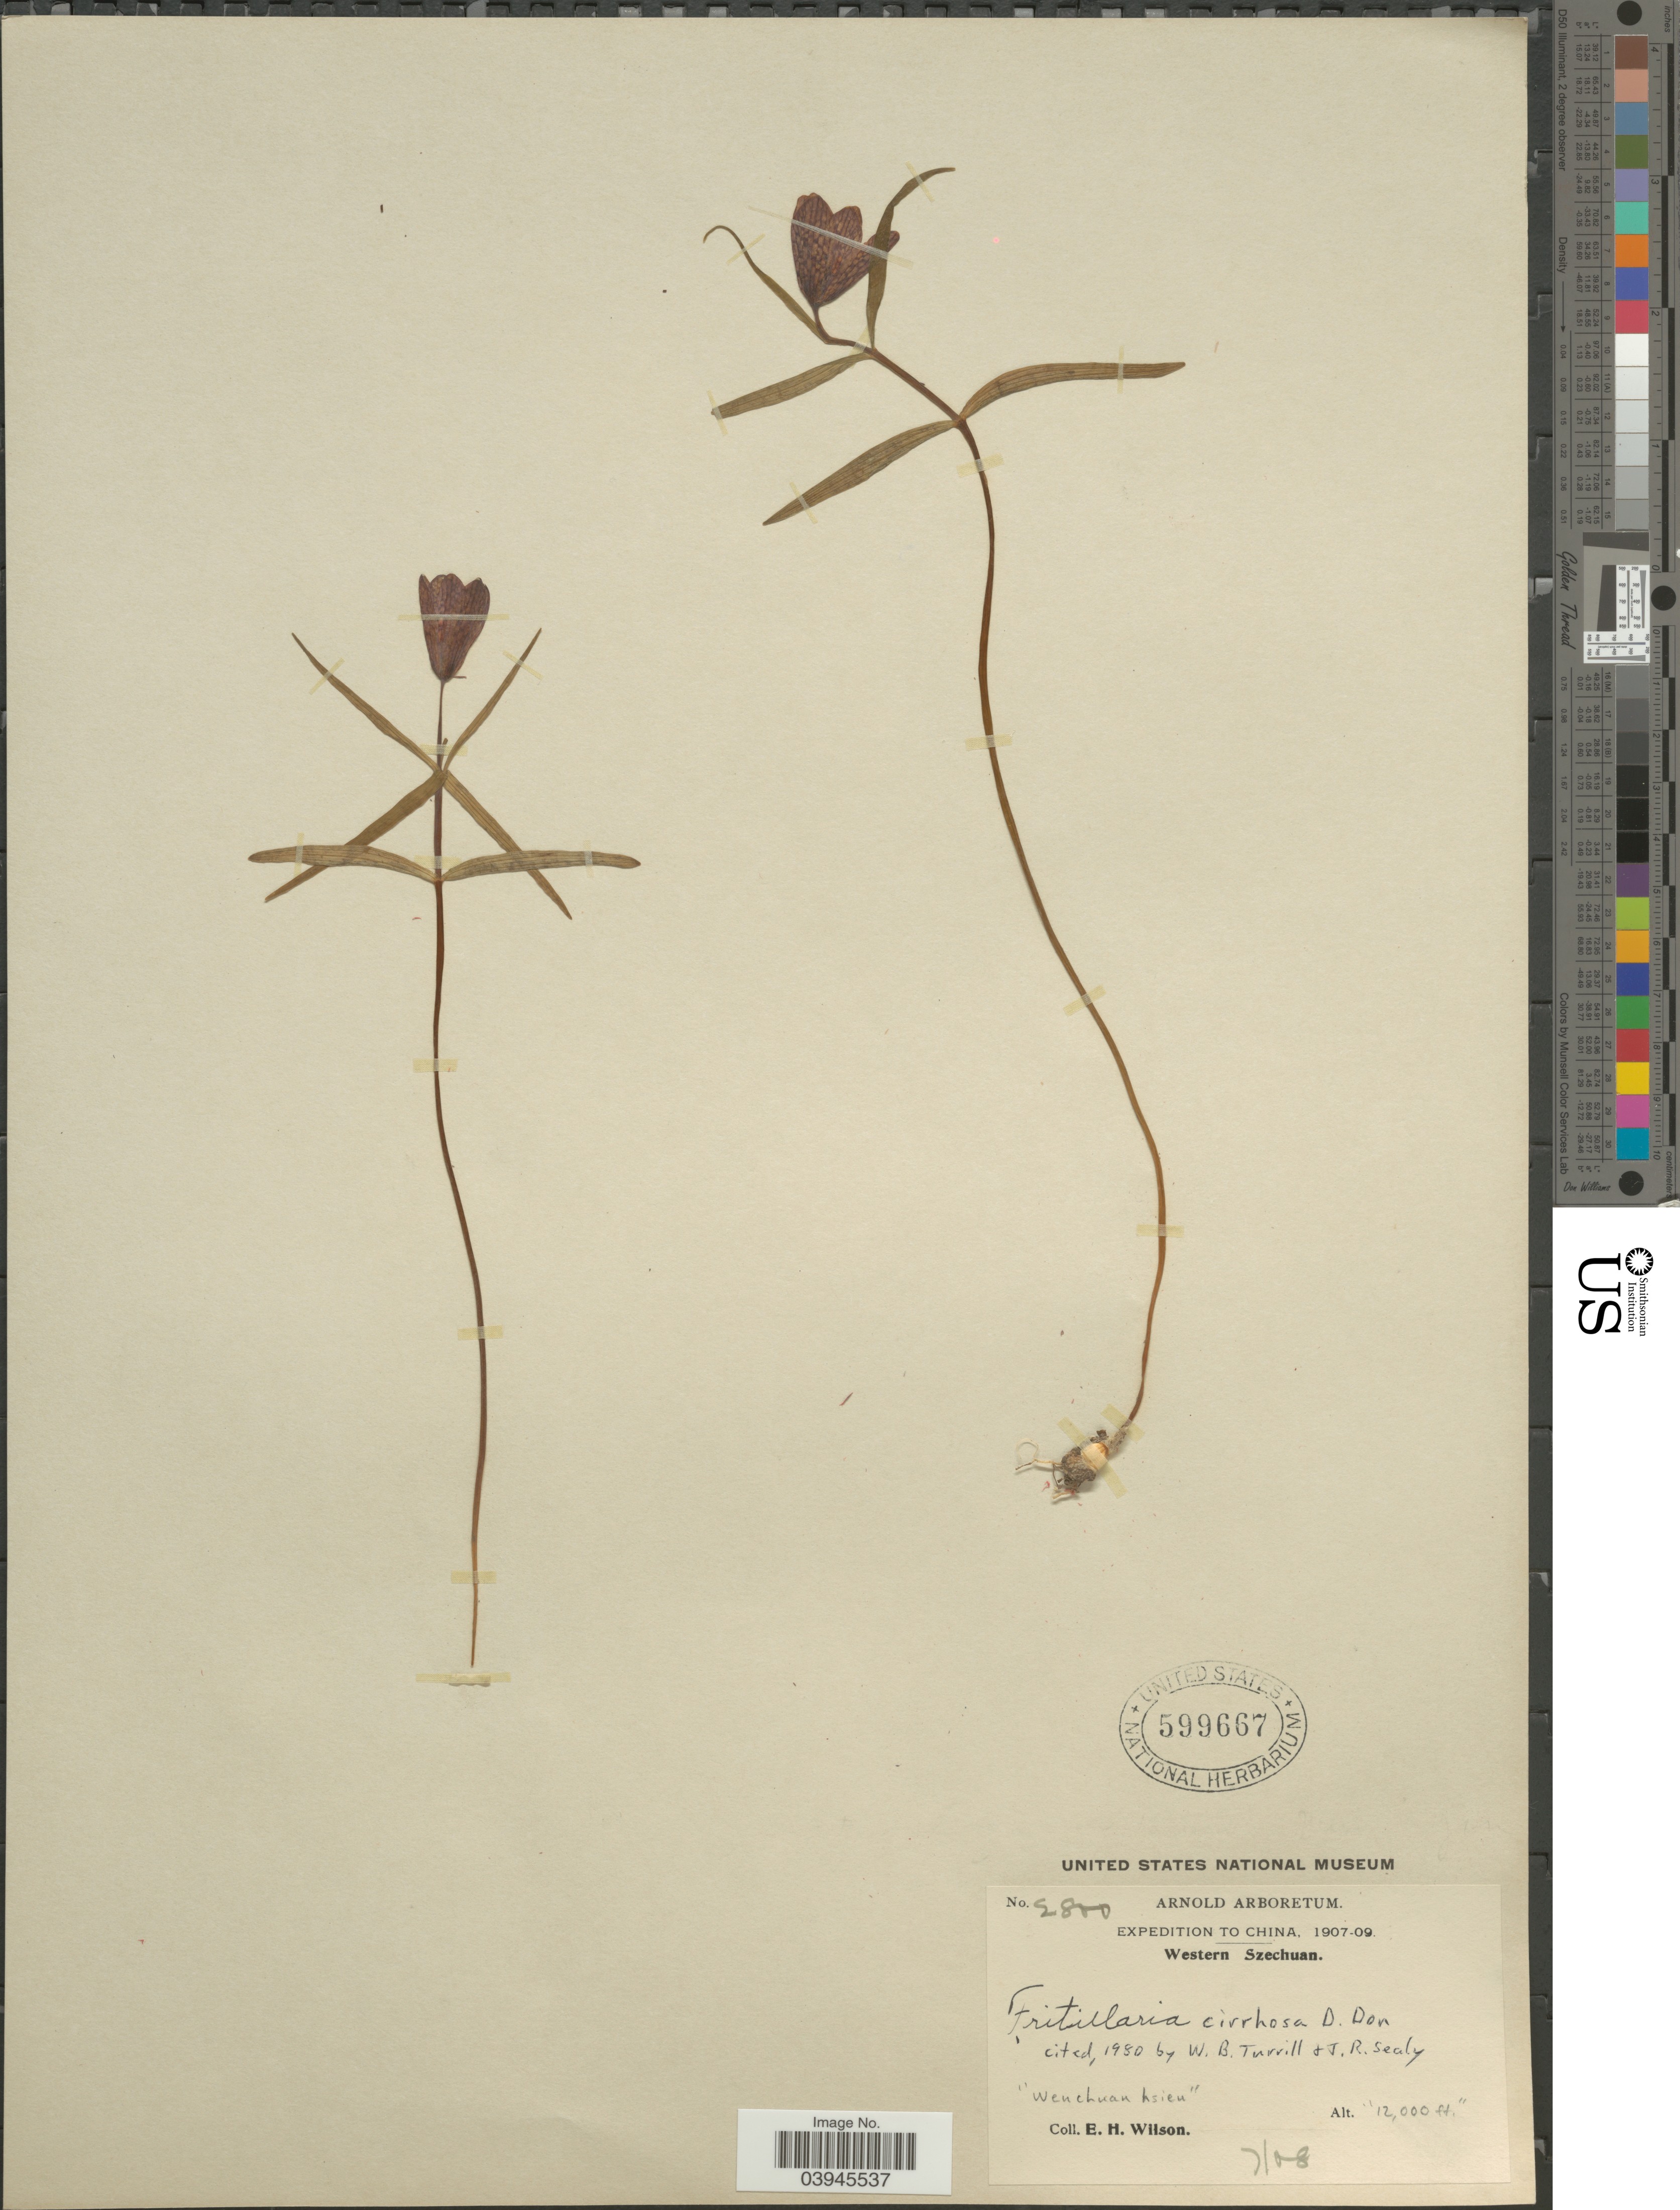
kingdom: Plantae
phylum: Tracheophyta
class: Liliopsida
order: Liliales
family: Liliaceae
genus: Fritillaria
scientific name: Fritillaria cirrhosa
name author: D. Don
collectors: E. Wilson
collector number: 2800*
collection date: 1908-07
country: China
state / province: Sichuan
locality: Western Szechuan. "Wenchuan hsieu".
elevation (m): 3658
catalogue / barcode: US 599667